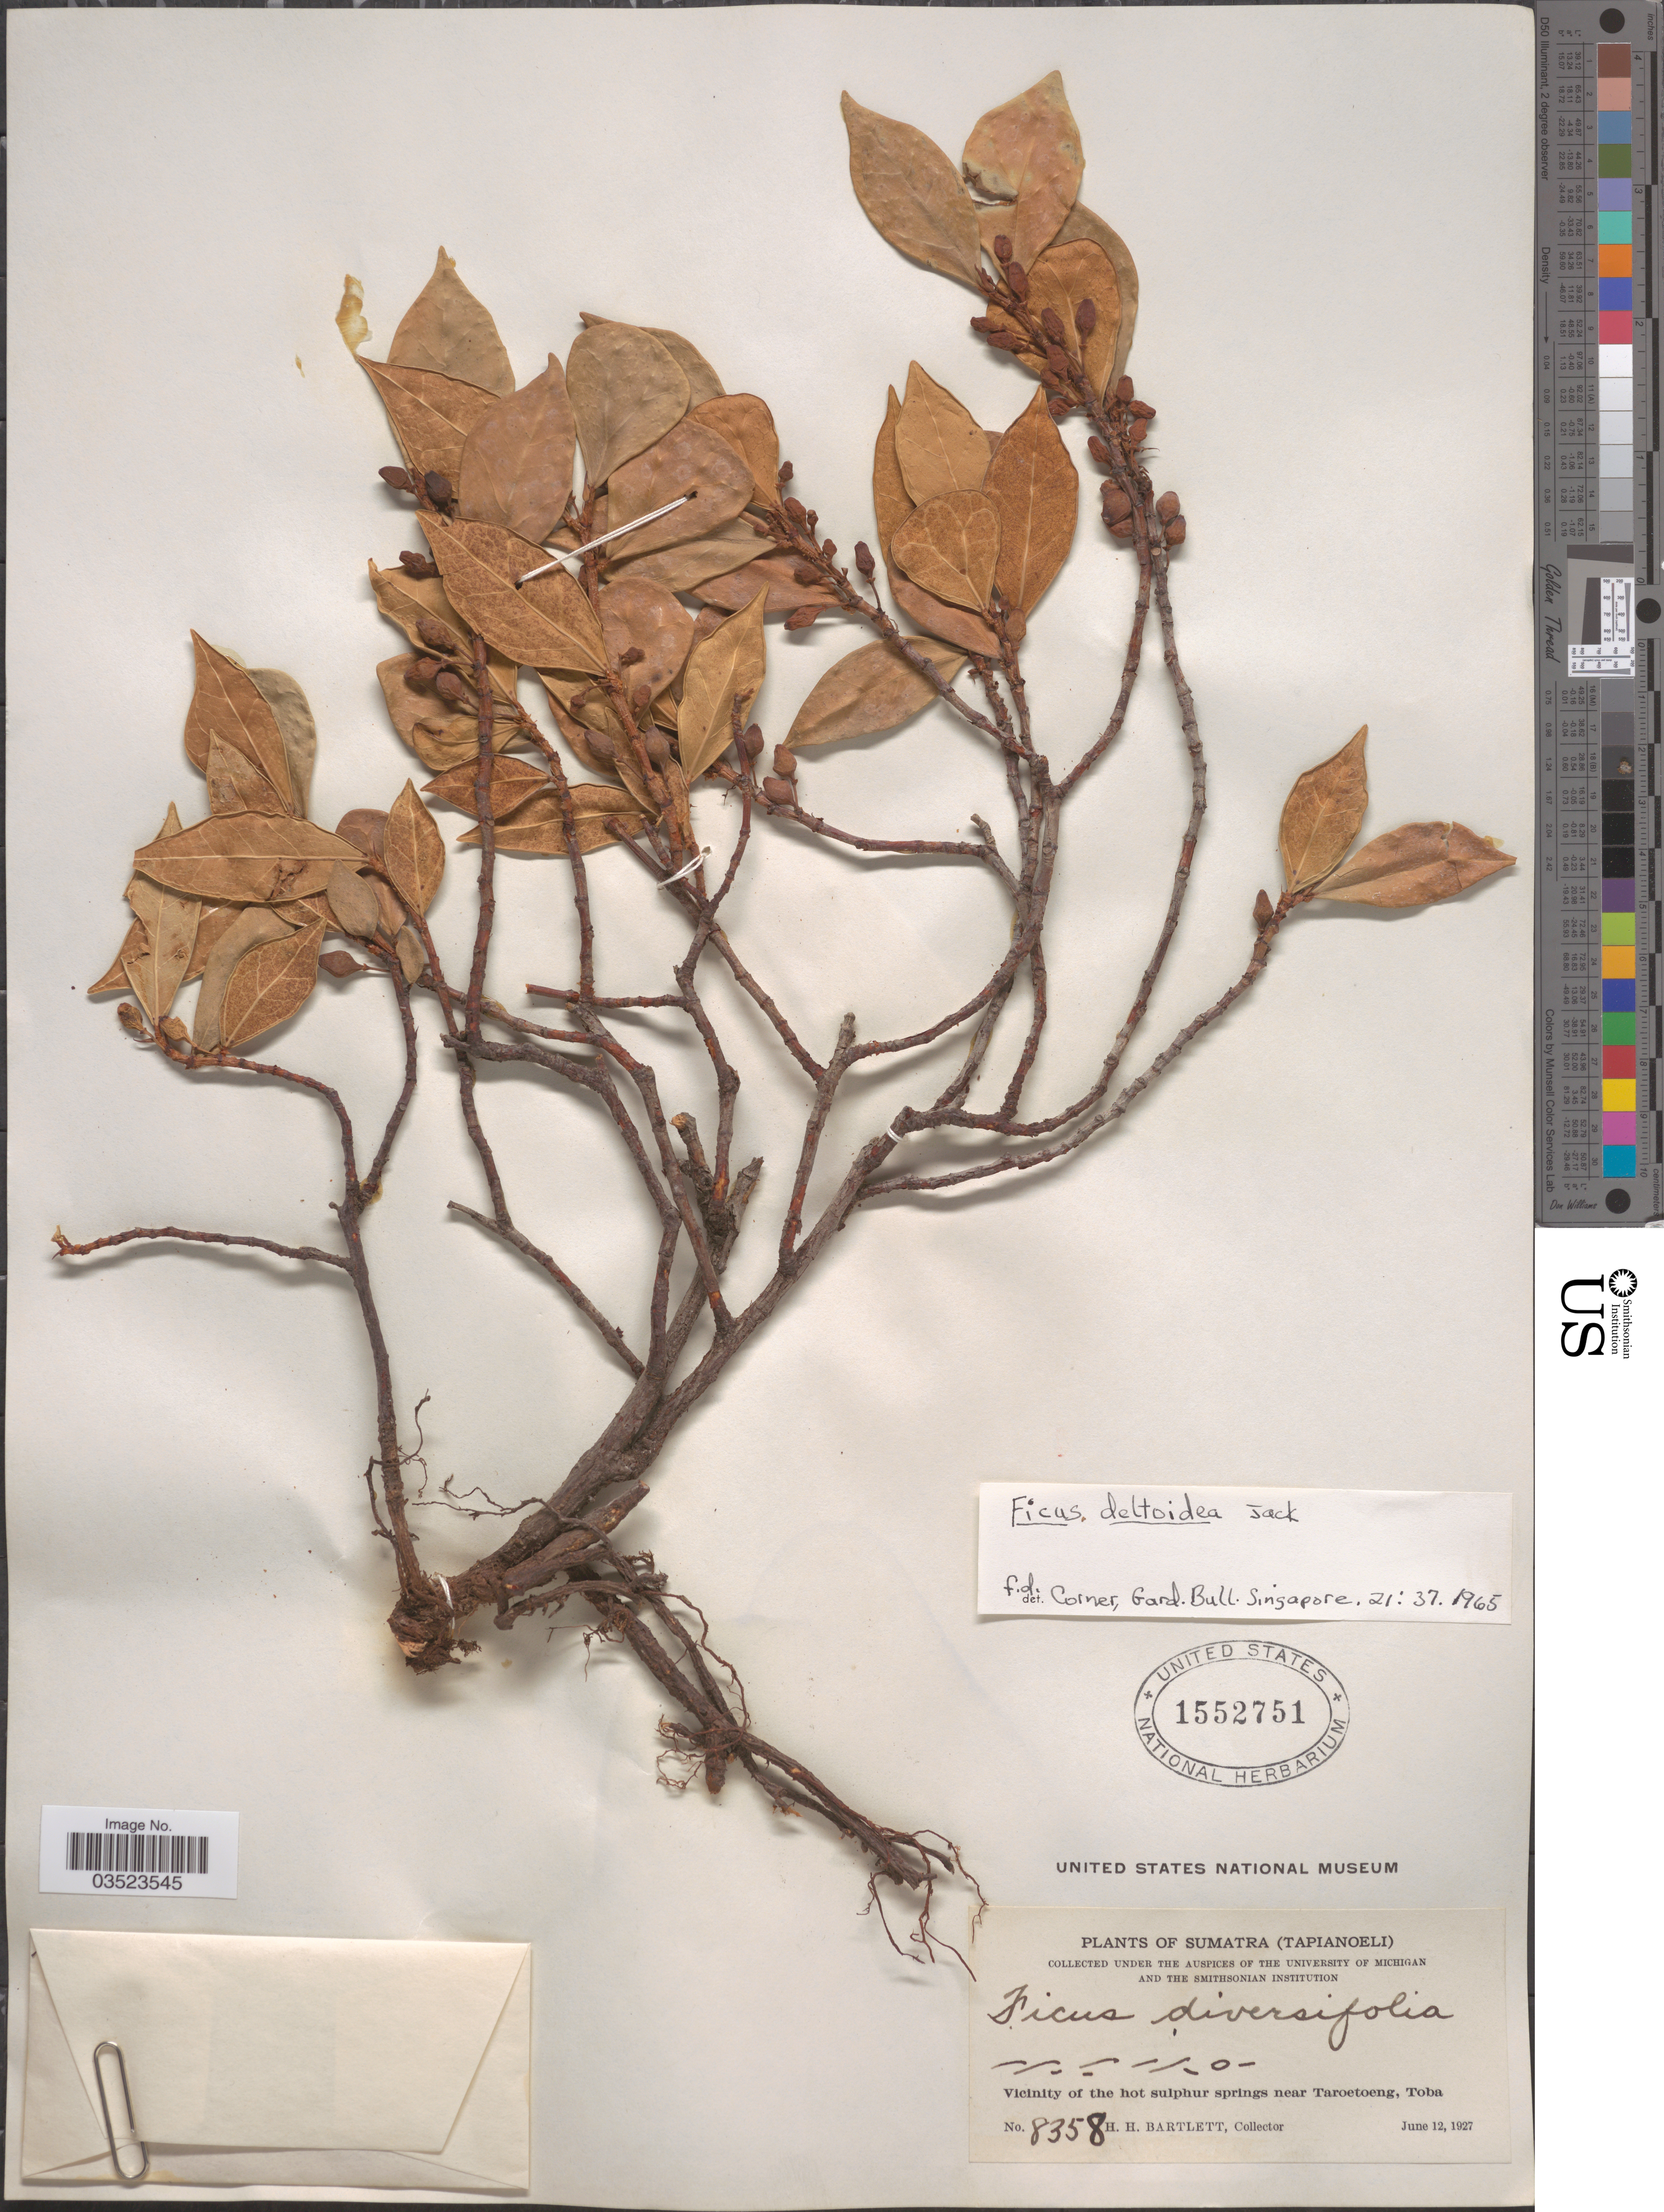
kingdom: Plantae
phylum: Tracheophyta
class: Magnoliopsida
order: Rosales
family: Moraceae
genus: Ficus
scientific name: Ficus deltoidea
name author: Jack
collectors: H. H. Bartlett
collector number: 8358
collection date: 1927-06-12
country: Indonesia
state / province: Sumatra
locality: Sumatra (Tapianoeli). Vicinity of the hot sulphur springs near Taroetoeng, Toba.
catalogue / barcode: US 1552751